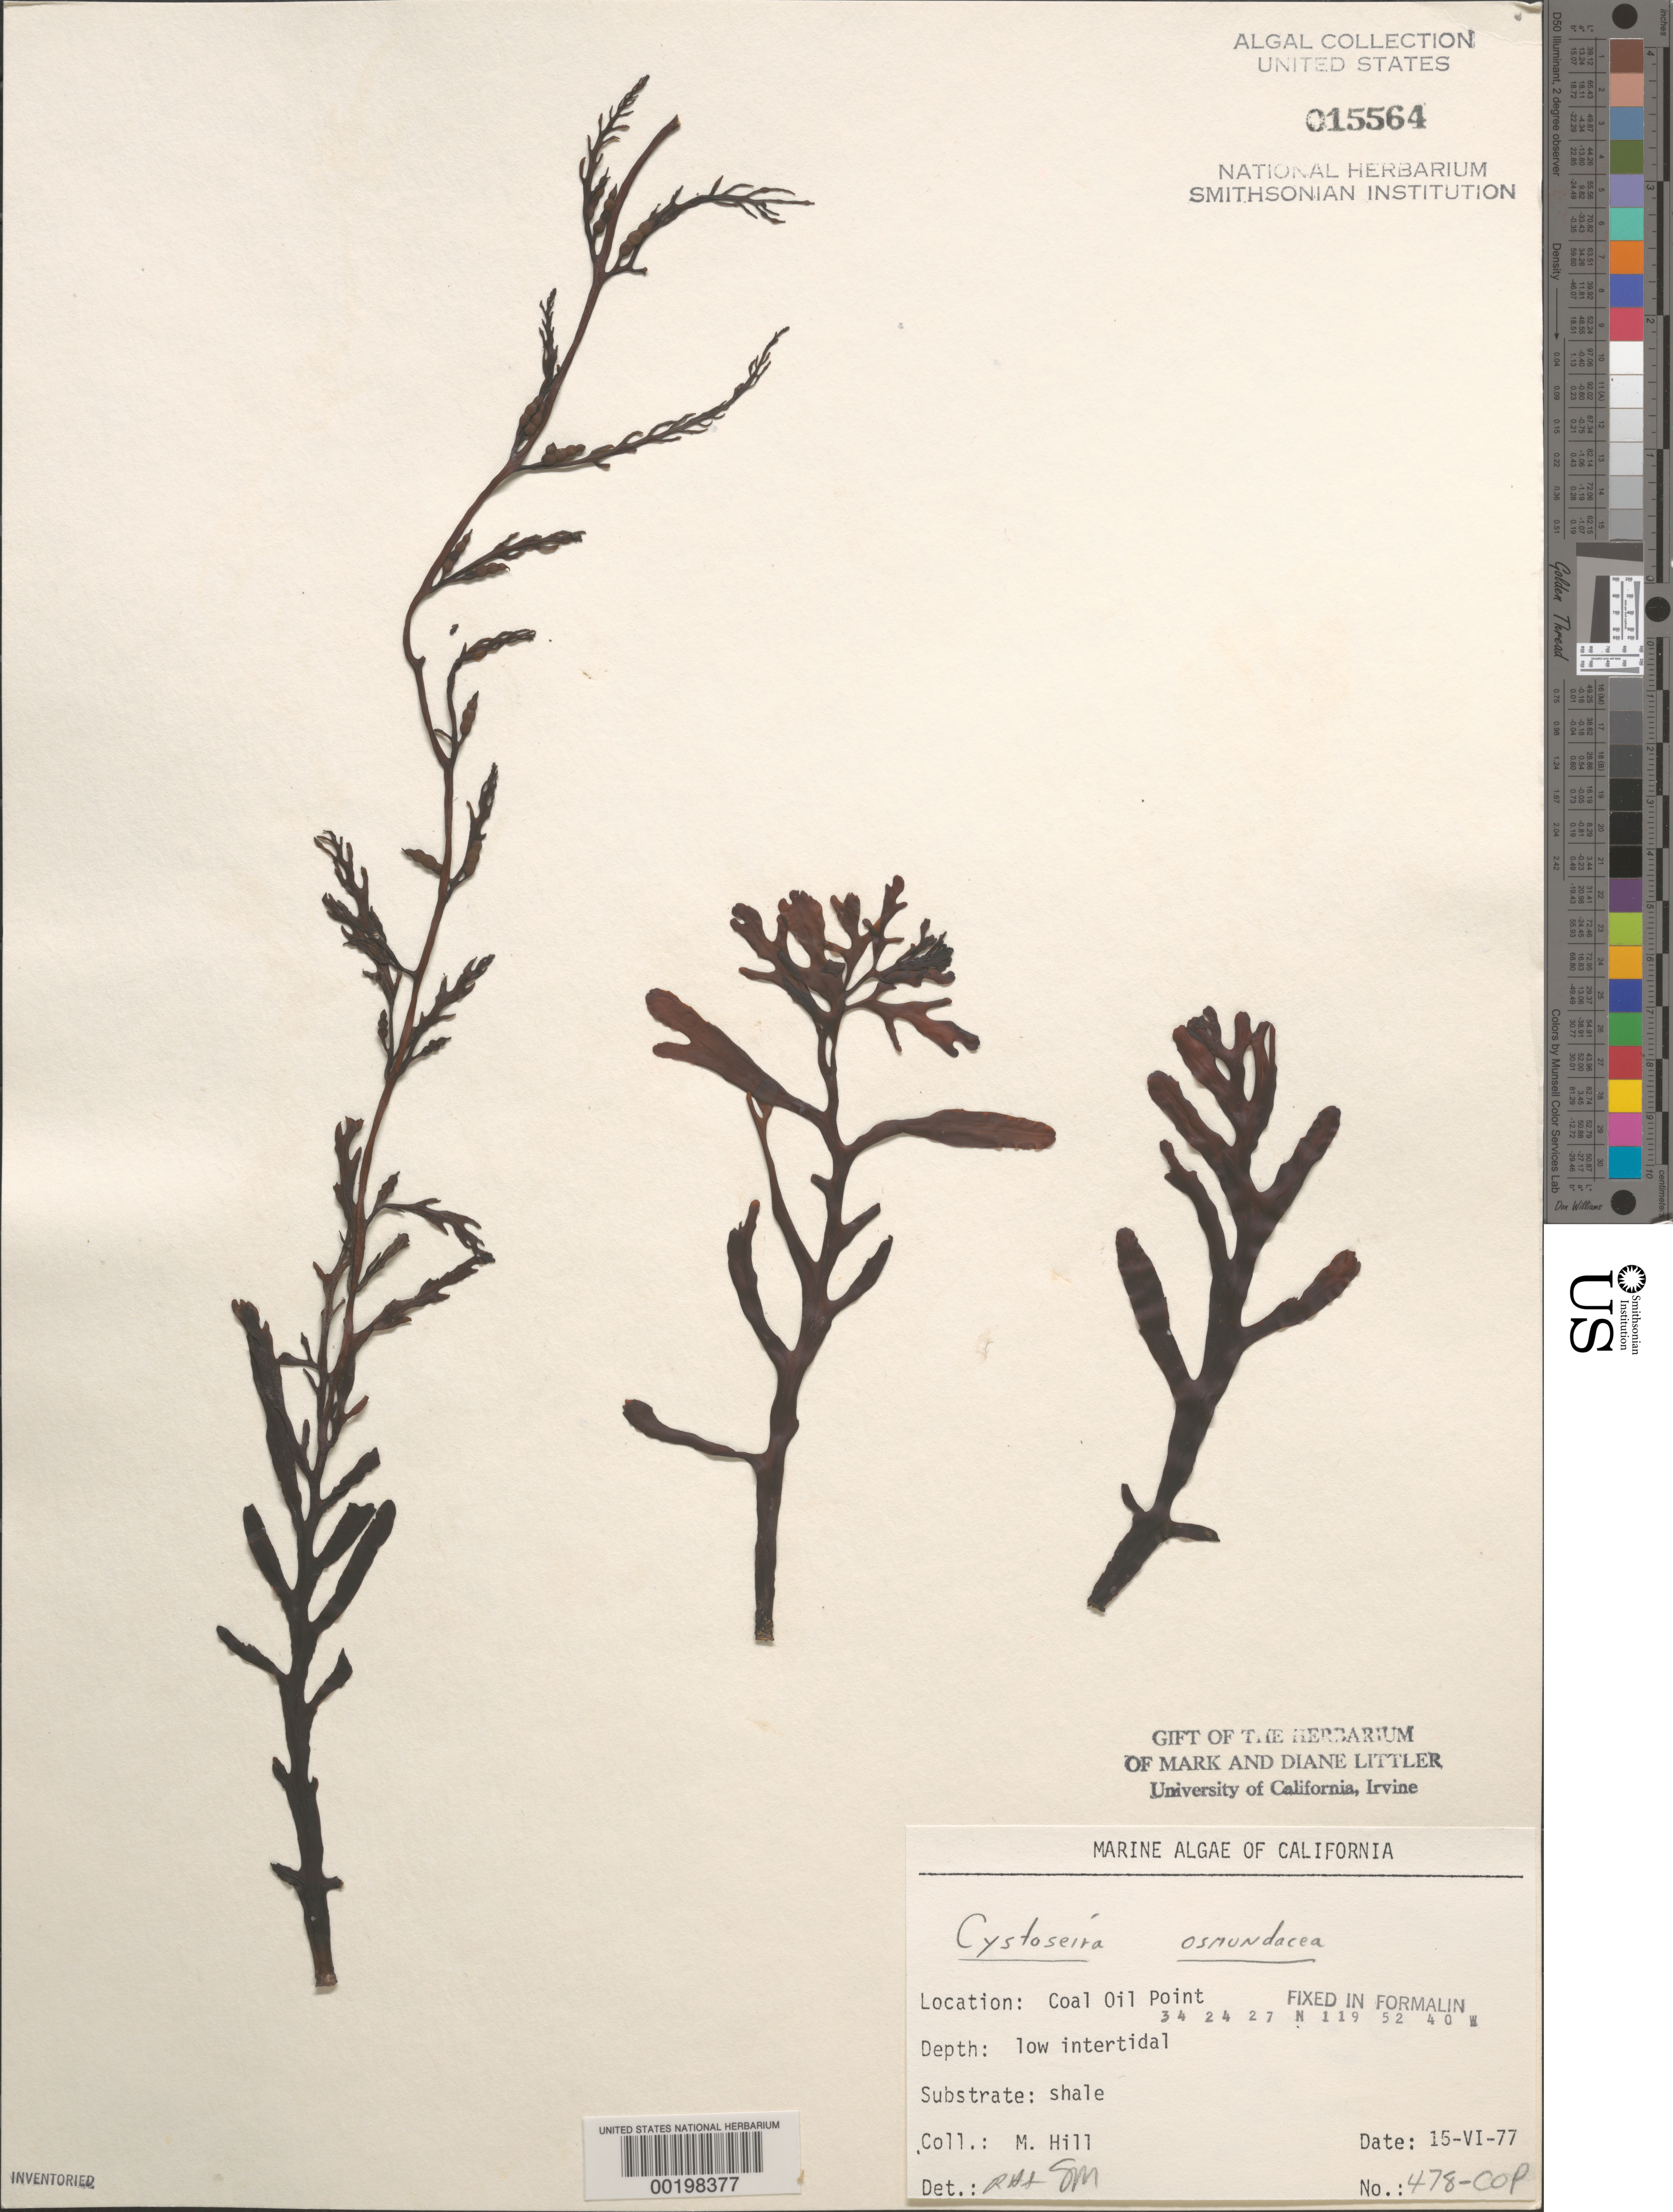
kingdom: Chromista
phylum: Ochrophyta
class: Phaeophyceae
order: Fucales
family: Sargassaceae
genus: Cystoseira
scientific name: Cystoseira osmundacea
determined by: Sims, Robert H.; Murray, S. N.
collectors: M. Hill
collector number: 478-cop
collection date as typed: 15 Jun 1977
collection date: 1977-06-15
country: United States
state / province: California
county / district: Santa Barbara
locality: Coal Oil Point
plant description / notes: BLM-SOCALBIGHT Rocky Intertidal Survey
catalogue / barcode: US 15564